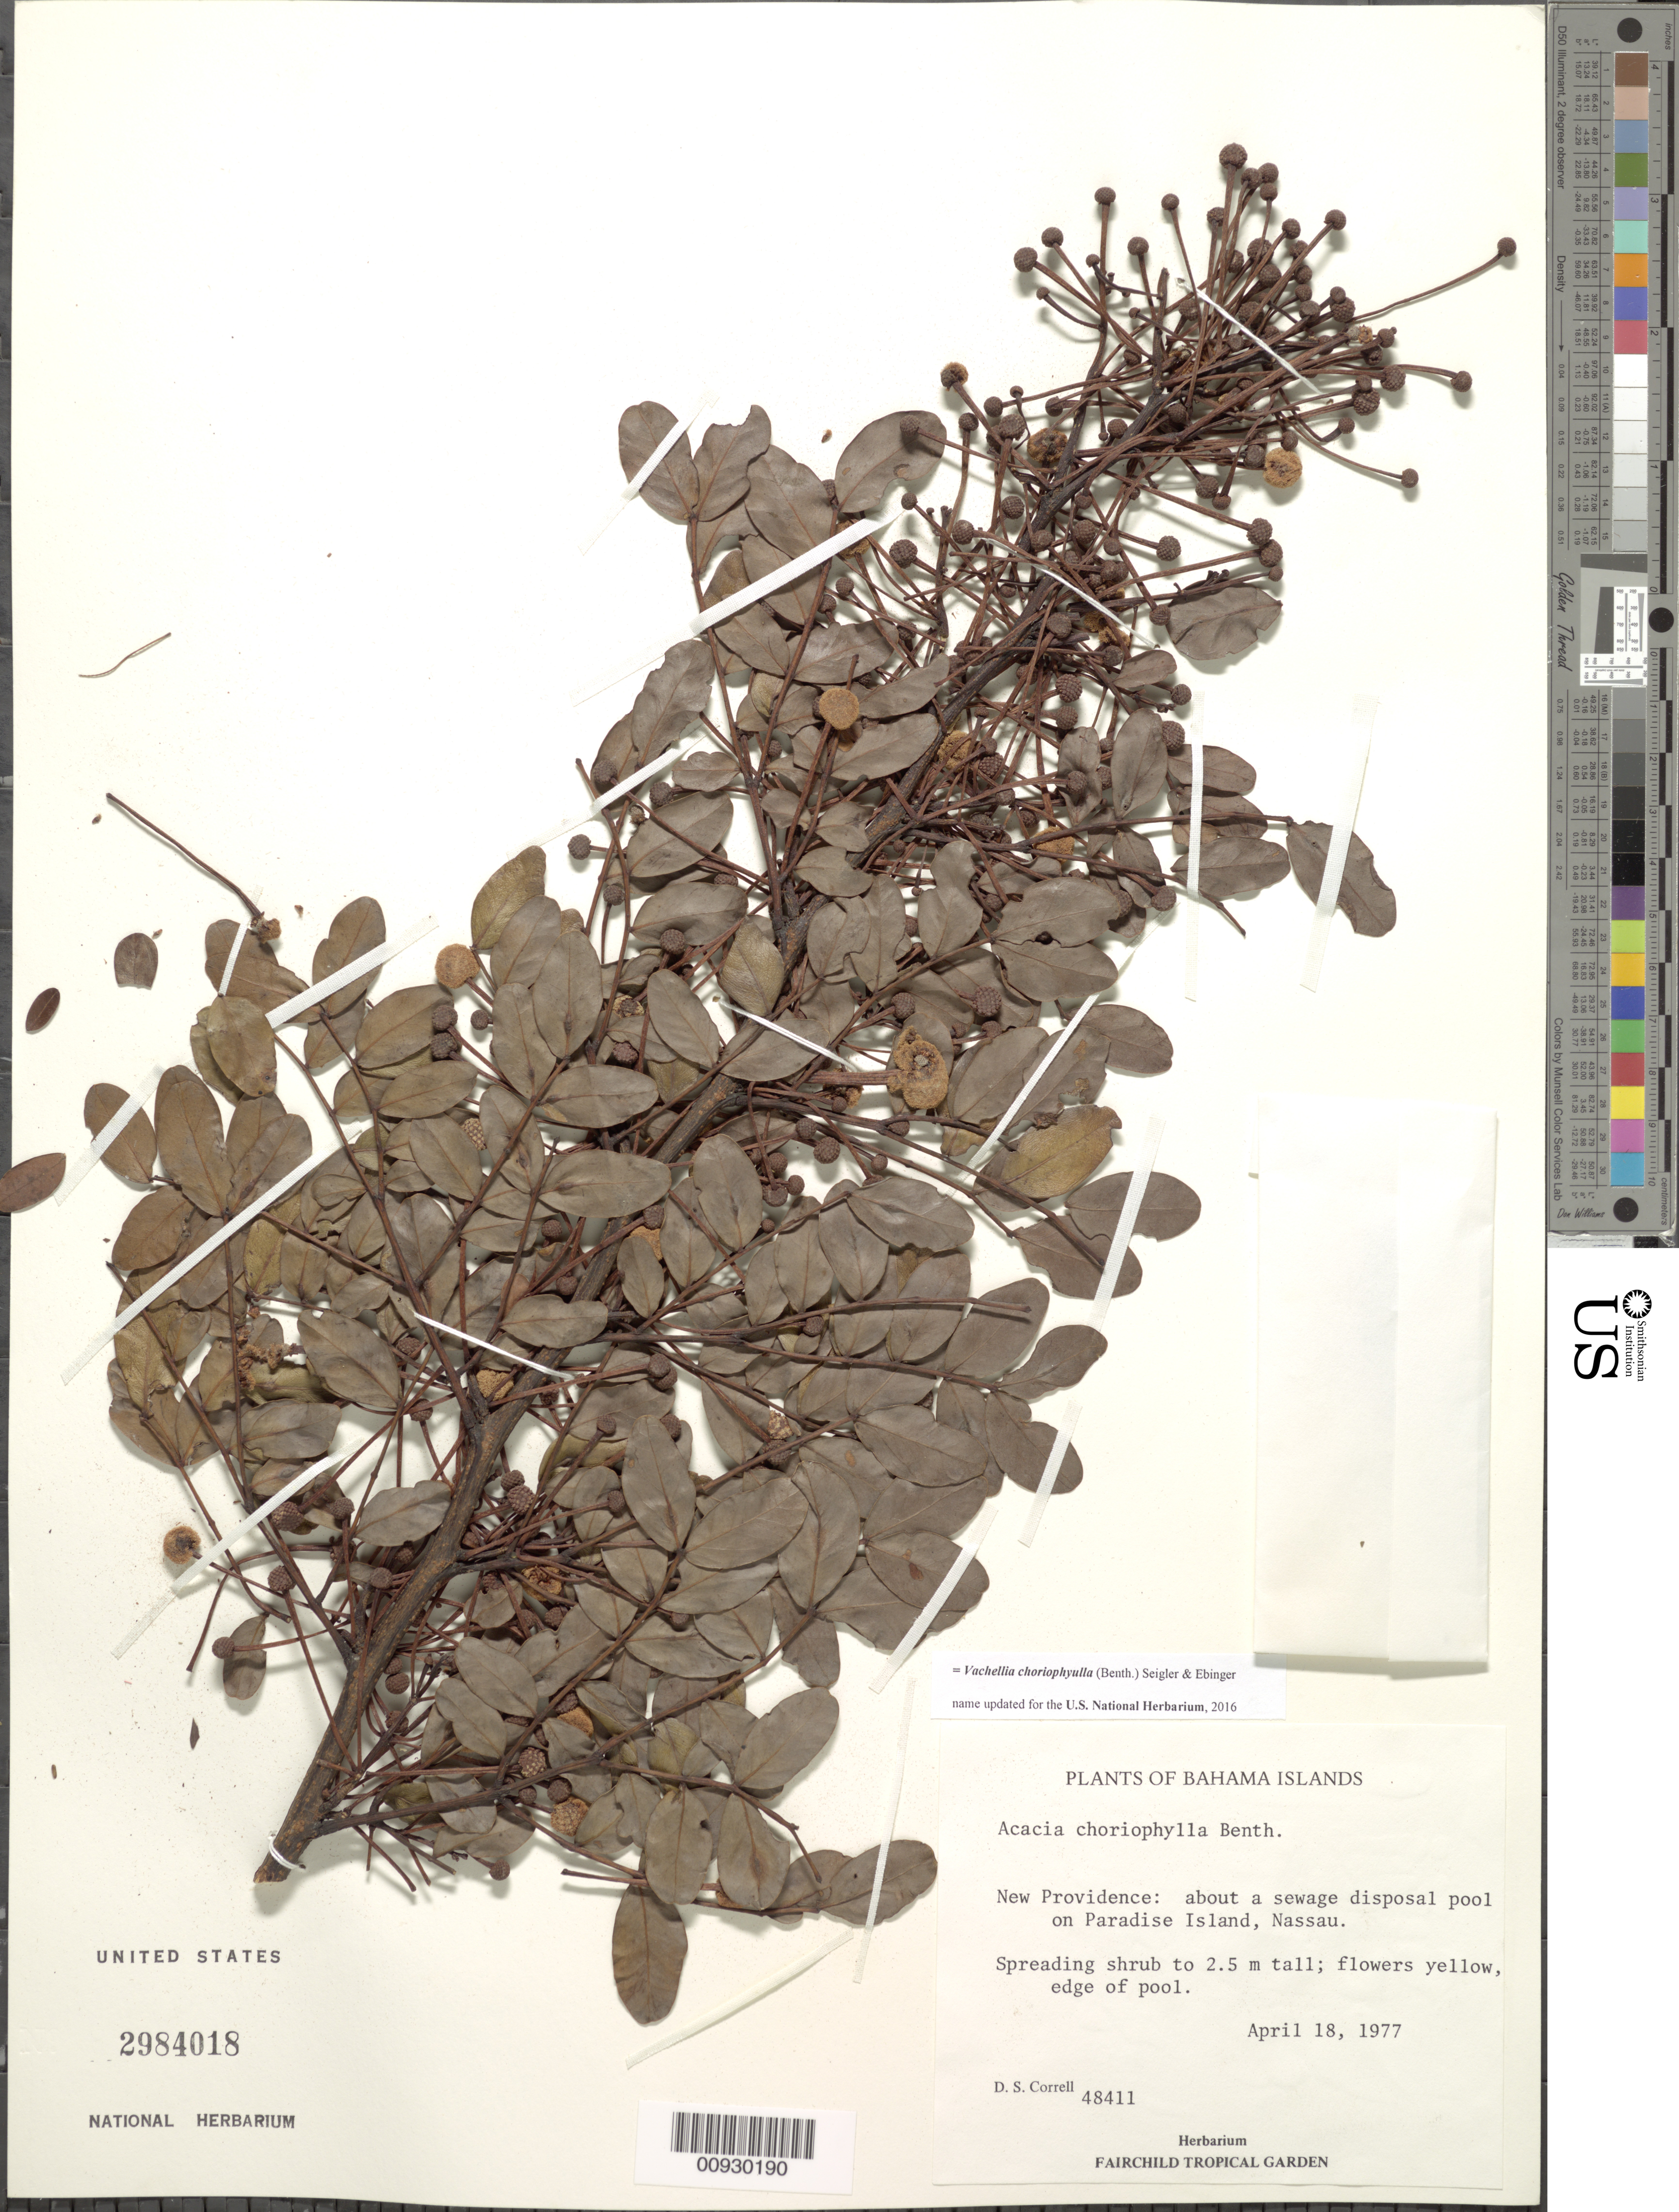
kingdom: Plantae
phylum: Tracheophyta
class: Magnoliopsida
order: Fabales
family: Fabaceae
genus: Vachellia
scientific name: Vachellia choriophylla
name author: (Benth.) Seigler & Ebinger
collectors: D. S. Correll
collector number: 48411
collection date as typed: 18 Apr 1977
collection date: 1977-04-18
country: Bahamas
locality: New Providence, on Paradise Island, Nassau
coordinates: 0 N, 0 E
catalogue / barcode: US 2984018